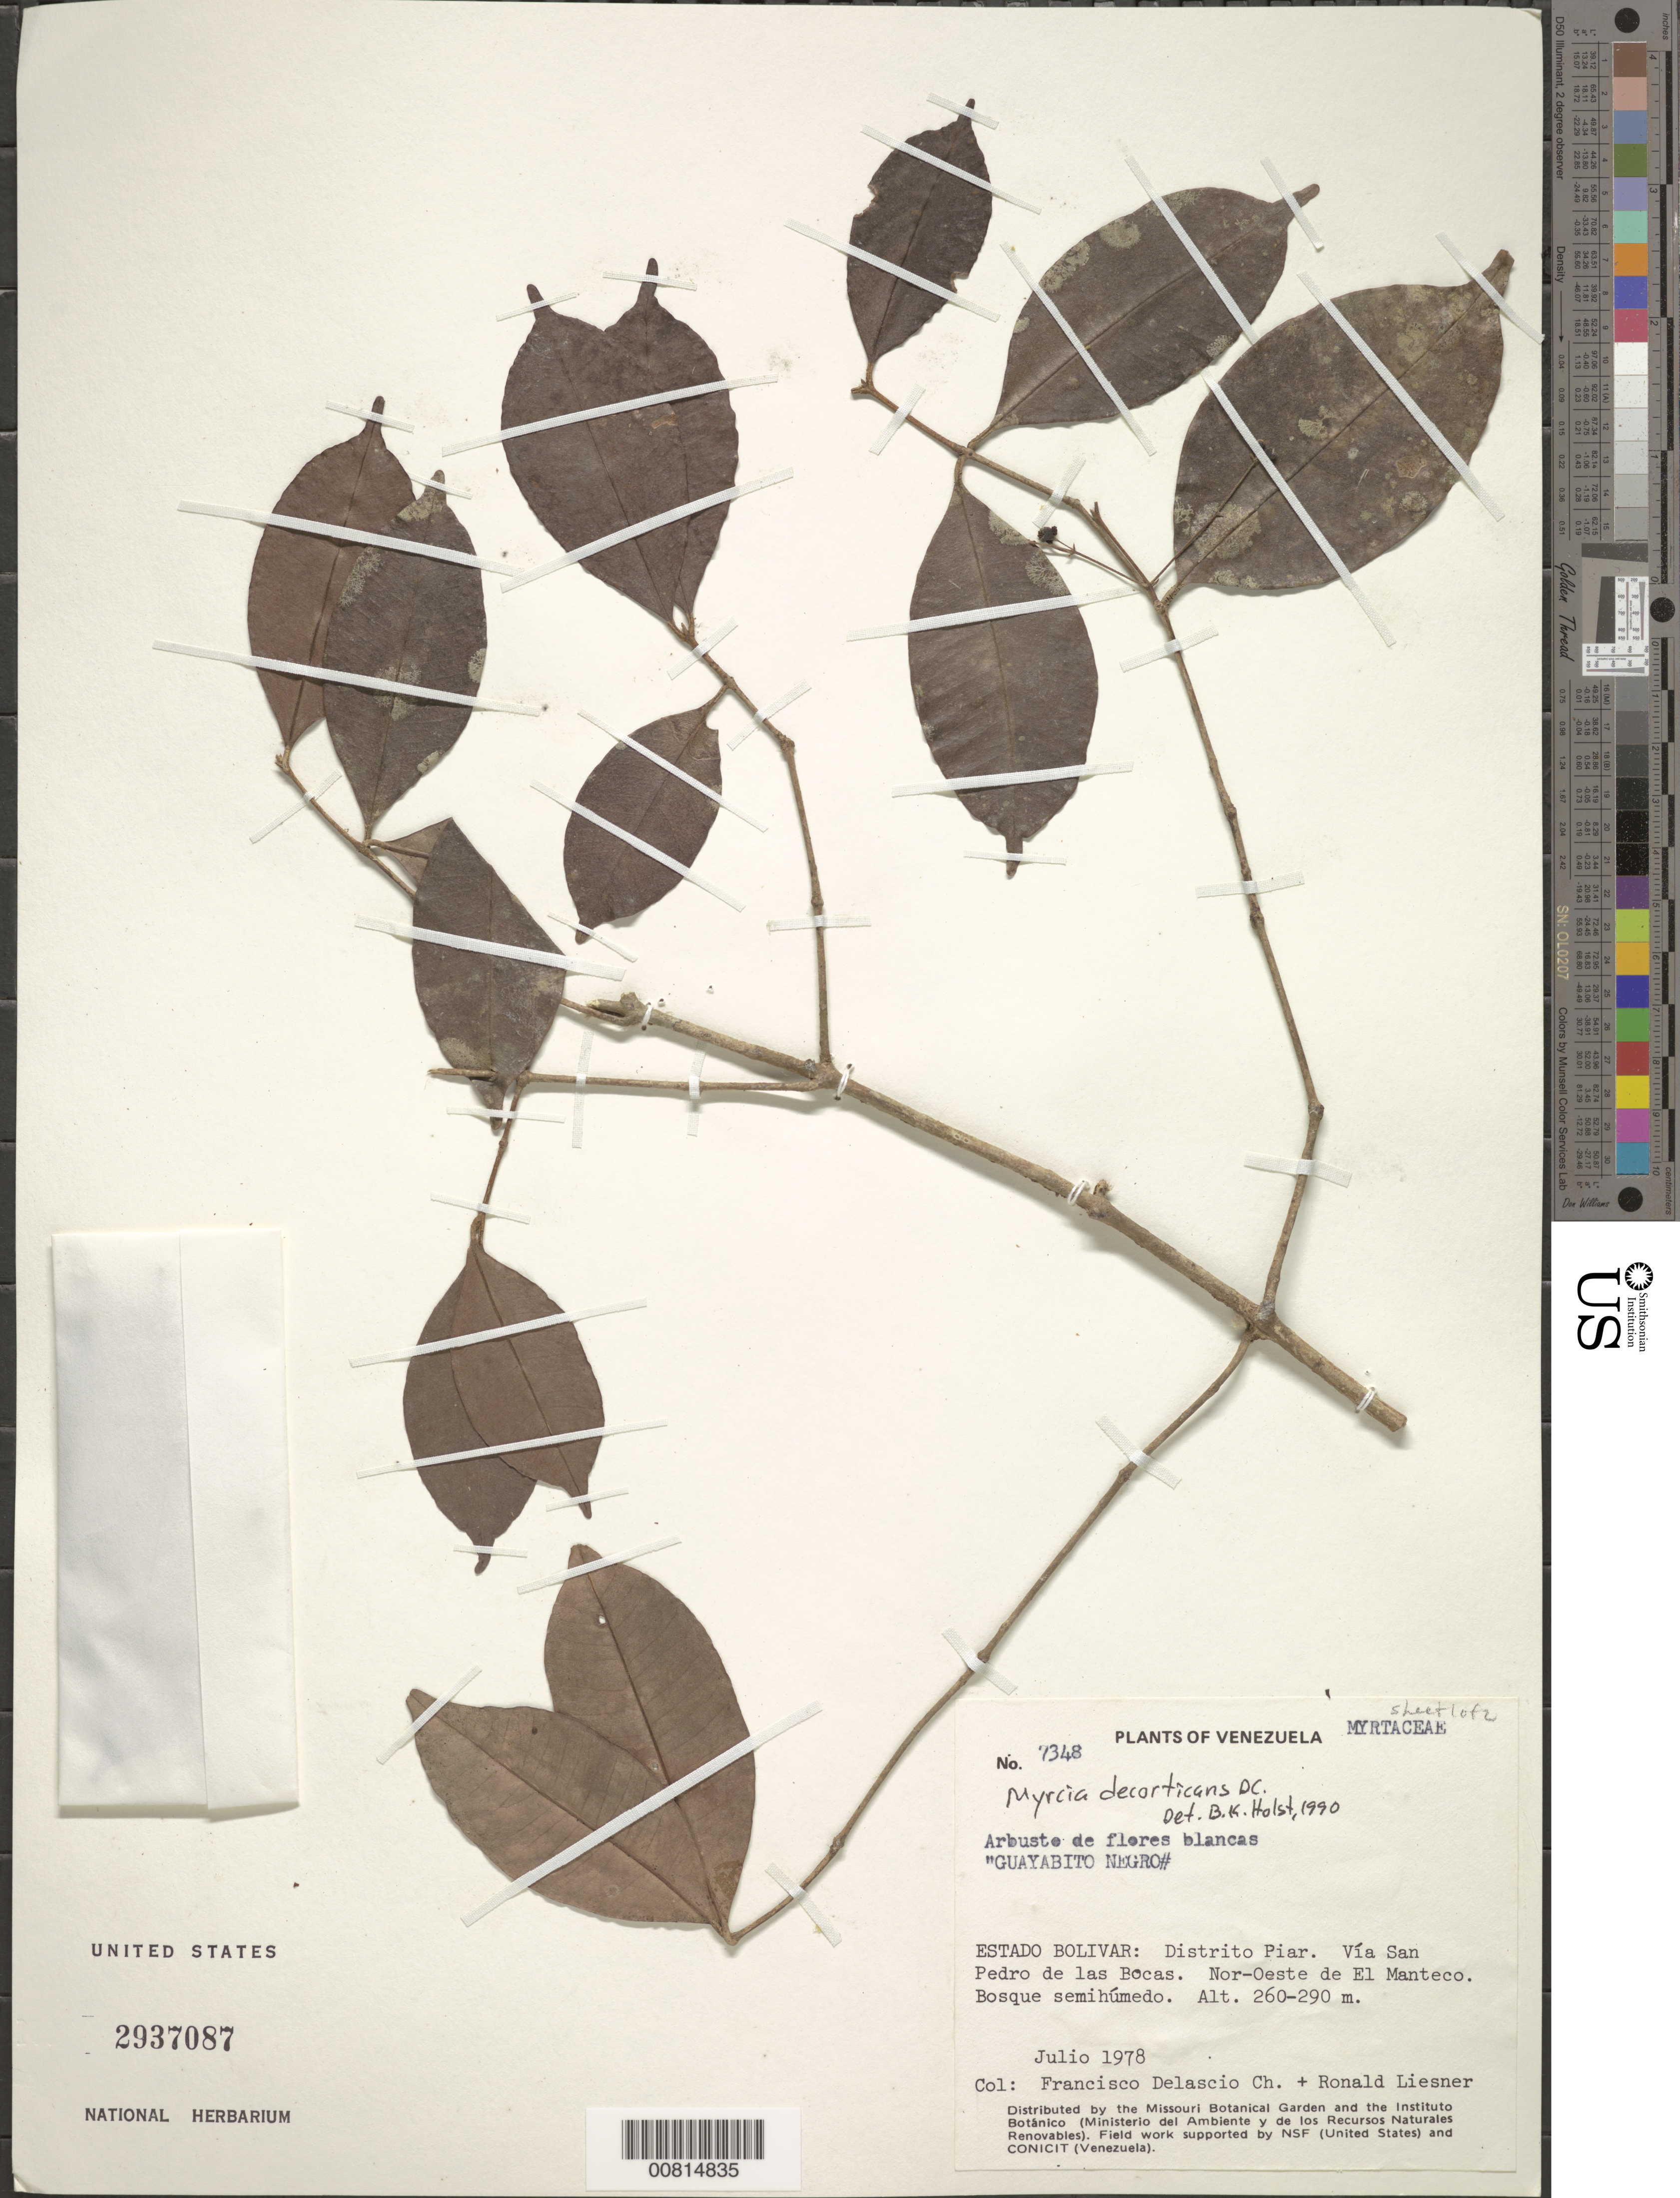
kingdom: Plantae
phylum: Tracheophyta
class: Magnoliopsida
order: Myrtales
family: Myrtaceae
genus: Myrcia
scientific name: Myrcia decorticans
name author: DC.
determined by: Holst, Bruce K.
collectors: F. Delascio C. & R. L. Liesner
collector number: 7348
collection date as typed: Jul-78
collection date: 1978-07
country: Venezuela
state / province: Bolívar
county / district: Piar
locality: San Pedro de las Bocas, Nor-Oeste de El Manteco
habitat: Bosque semihumedo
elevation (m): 260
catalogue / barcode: US 2937087